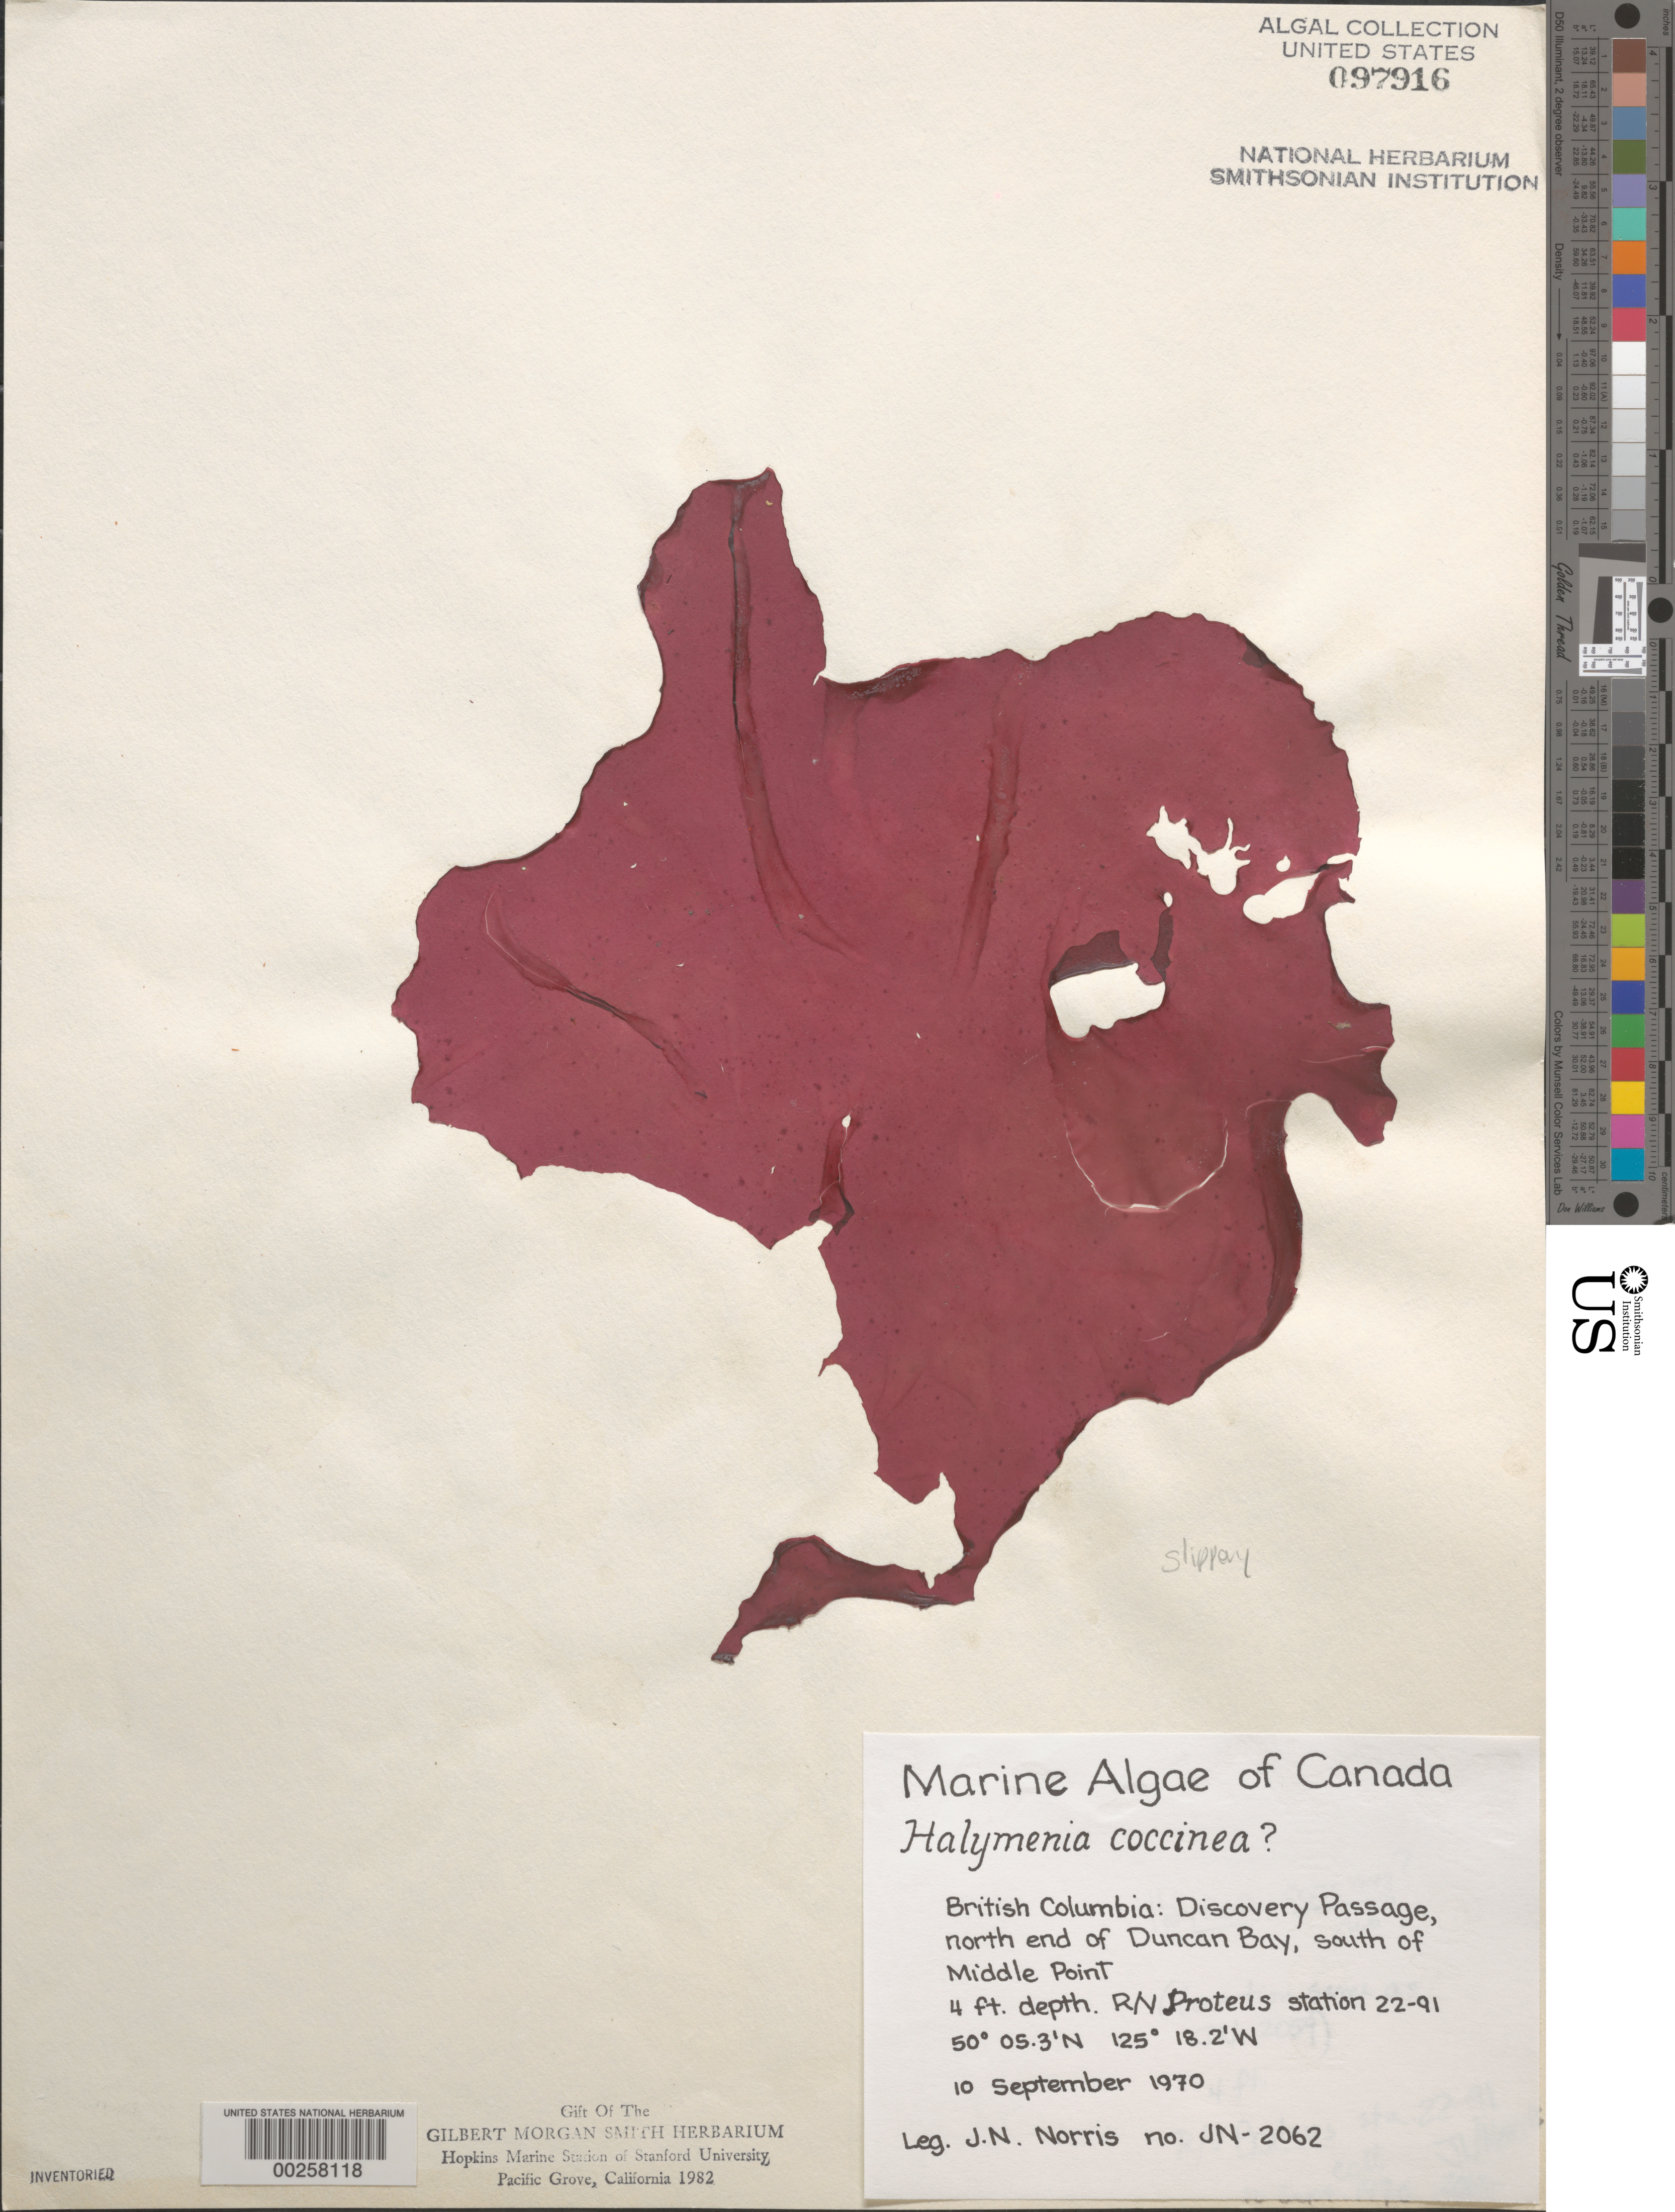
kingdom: Plantae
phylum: Rhodophyta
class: Florideophyceae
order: Gigartinales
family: Dumontiaceae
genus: Weeksia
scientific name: Weeksia coccinea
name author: (Harv.) S.C. Lindstrom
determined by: Algae name updating Project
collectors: J. N. Norris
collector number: JN-2062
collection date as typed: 10 Sep 1970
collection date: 1970-09-10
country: Canada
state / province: British Columbia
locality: Discovery Passage, north Duncan Bay, south of Middle Point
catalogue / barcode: US 97916